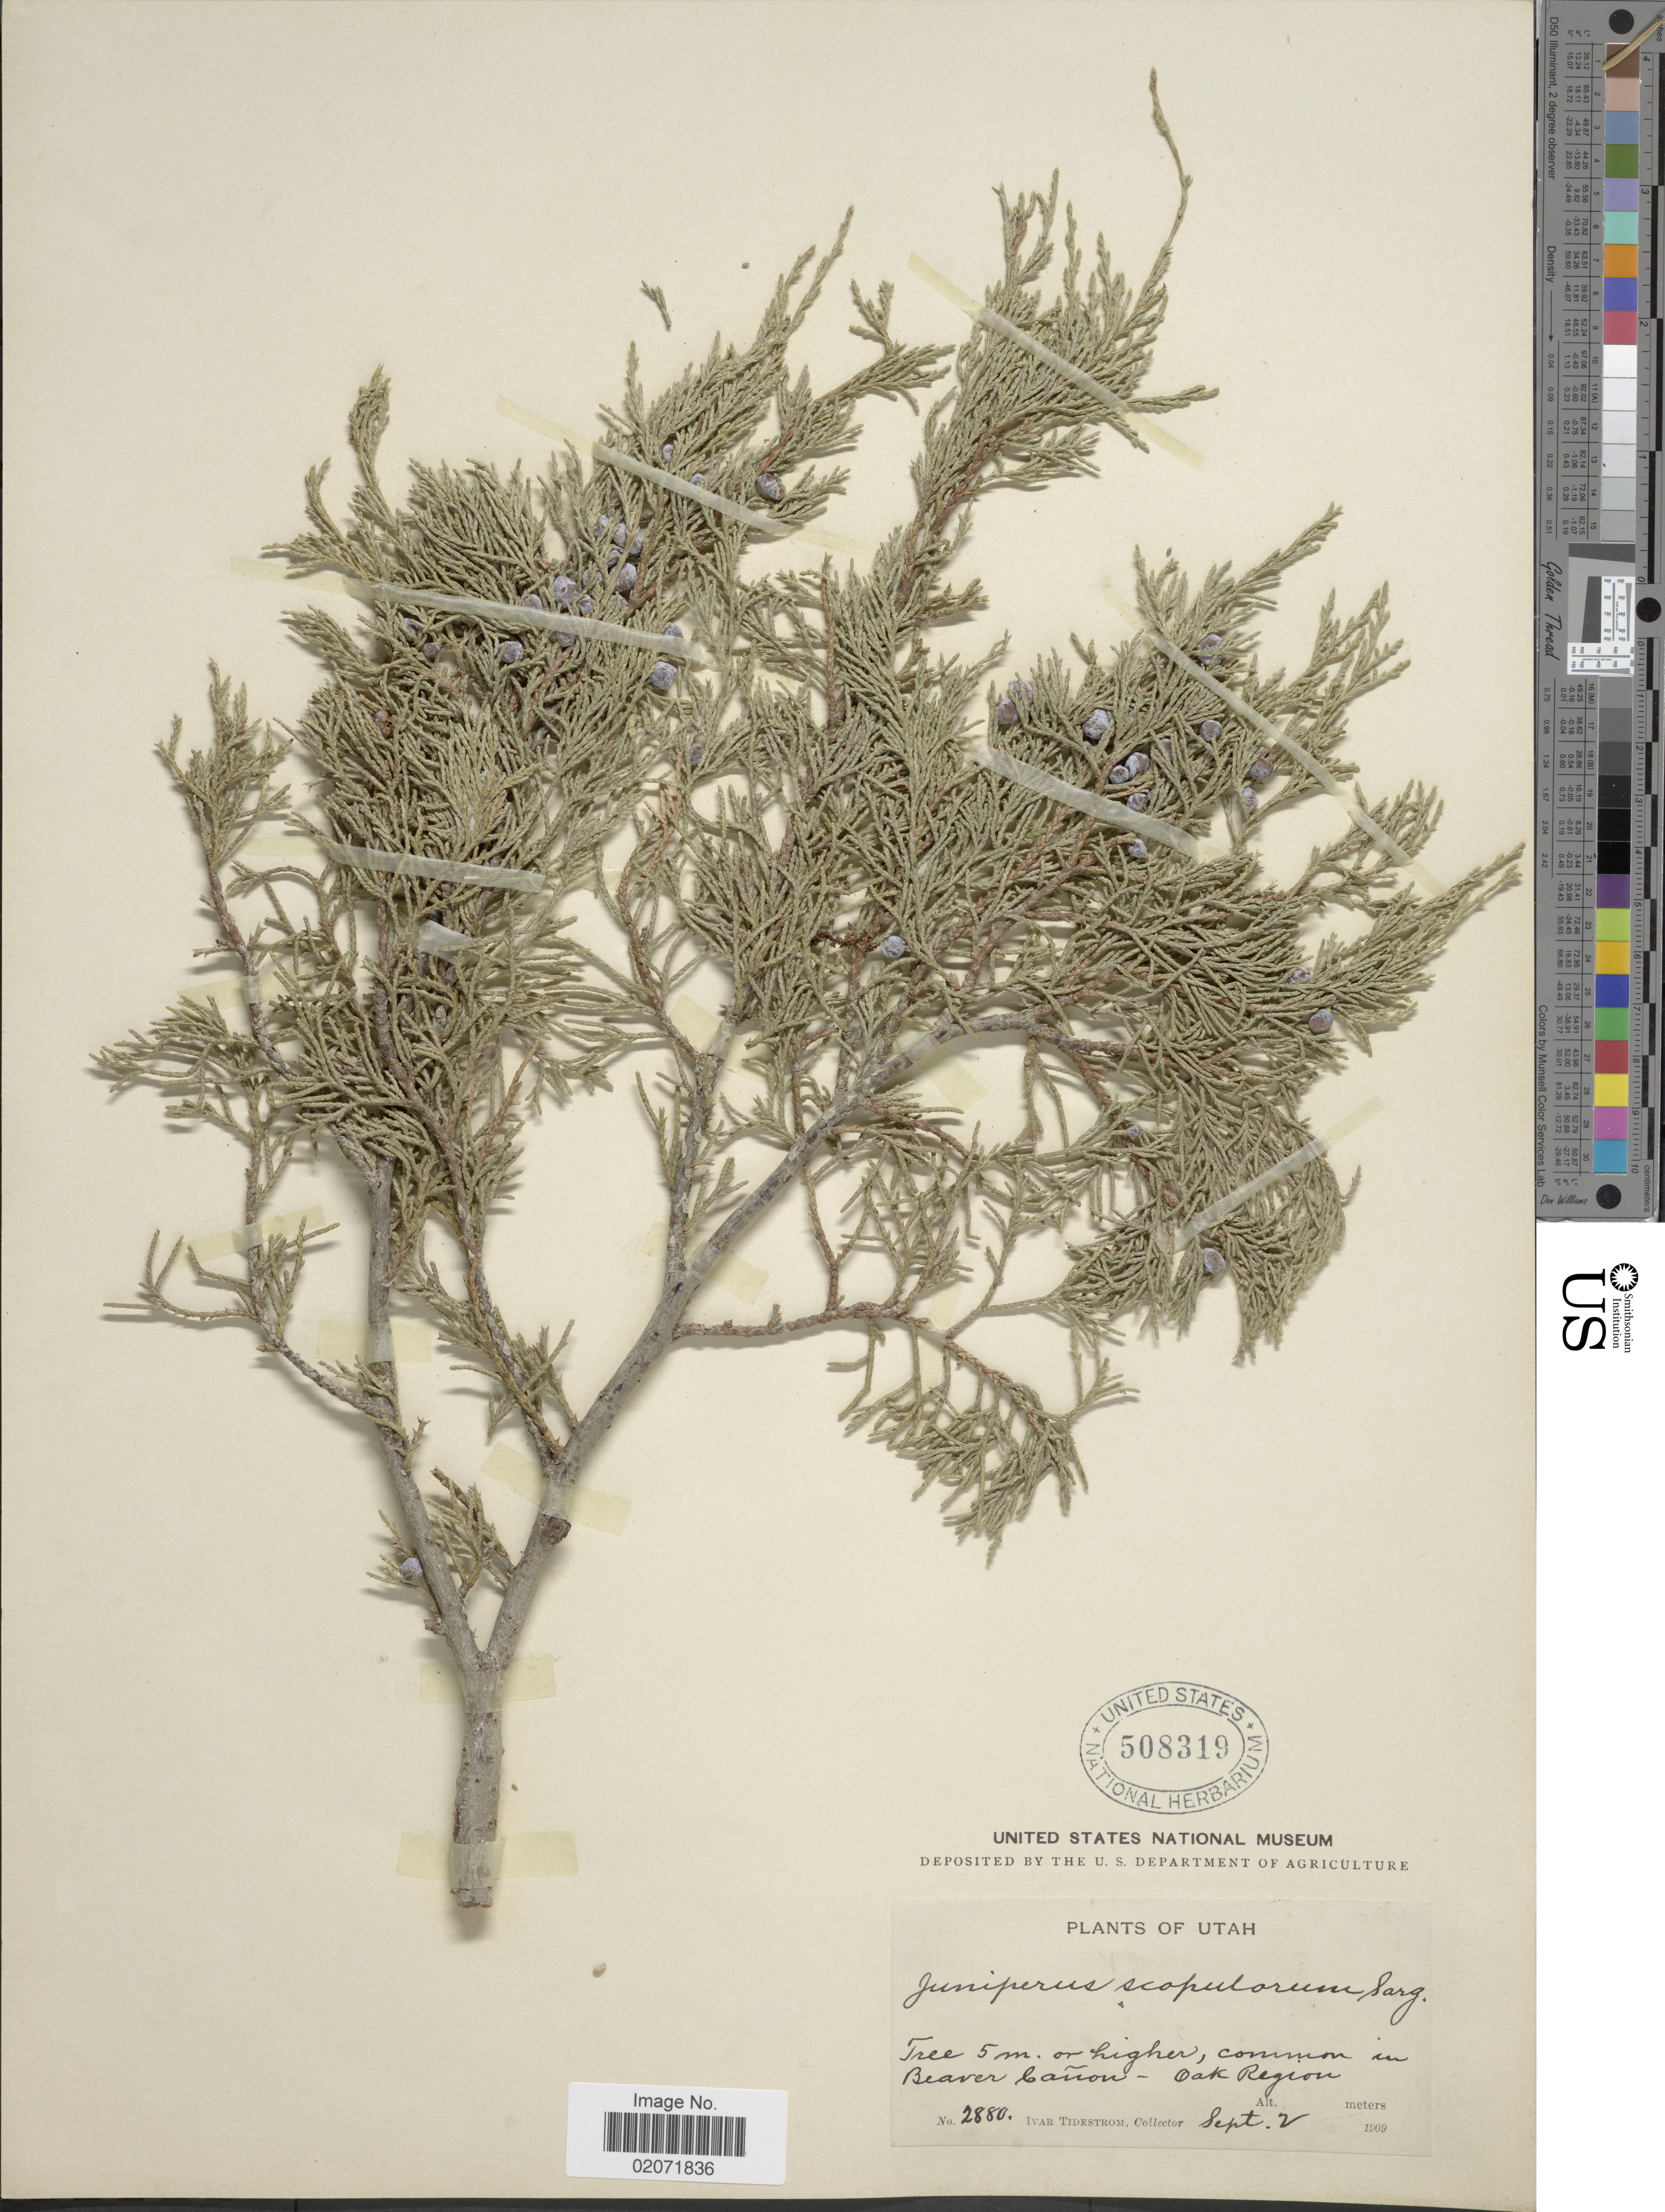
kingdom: Plantae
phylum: Tracheophyta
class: Pinopsida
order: Pinales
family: Cupressaceae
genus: Juniperus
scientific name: Juniperus scopulorum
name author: Sarg.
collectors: I. F. Tidestrom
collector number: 2880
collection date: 1909-09-02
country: United States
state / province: Utah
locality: Common in Beaver Cañon - Oak Region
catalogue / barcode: US 508319